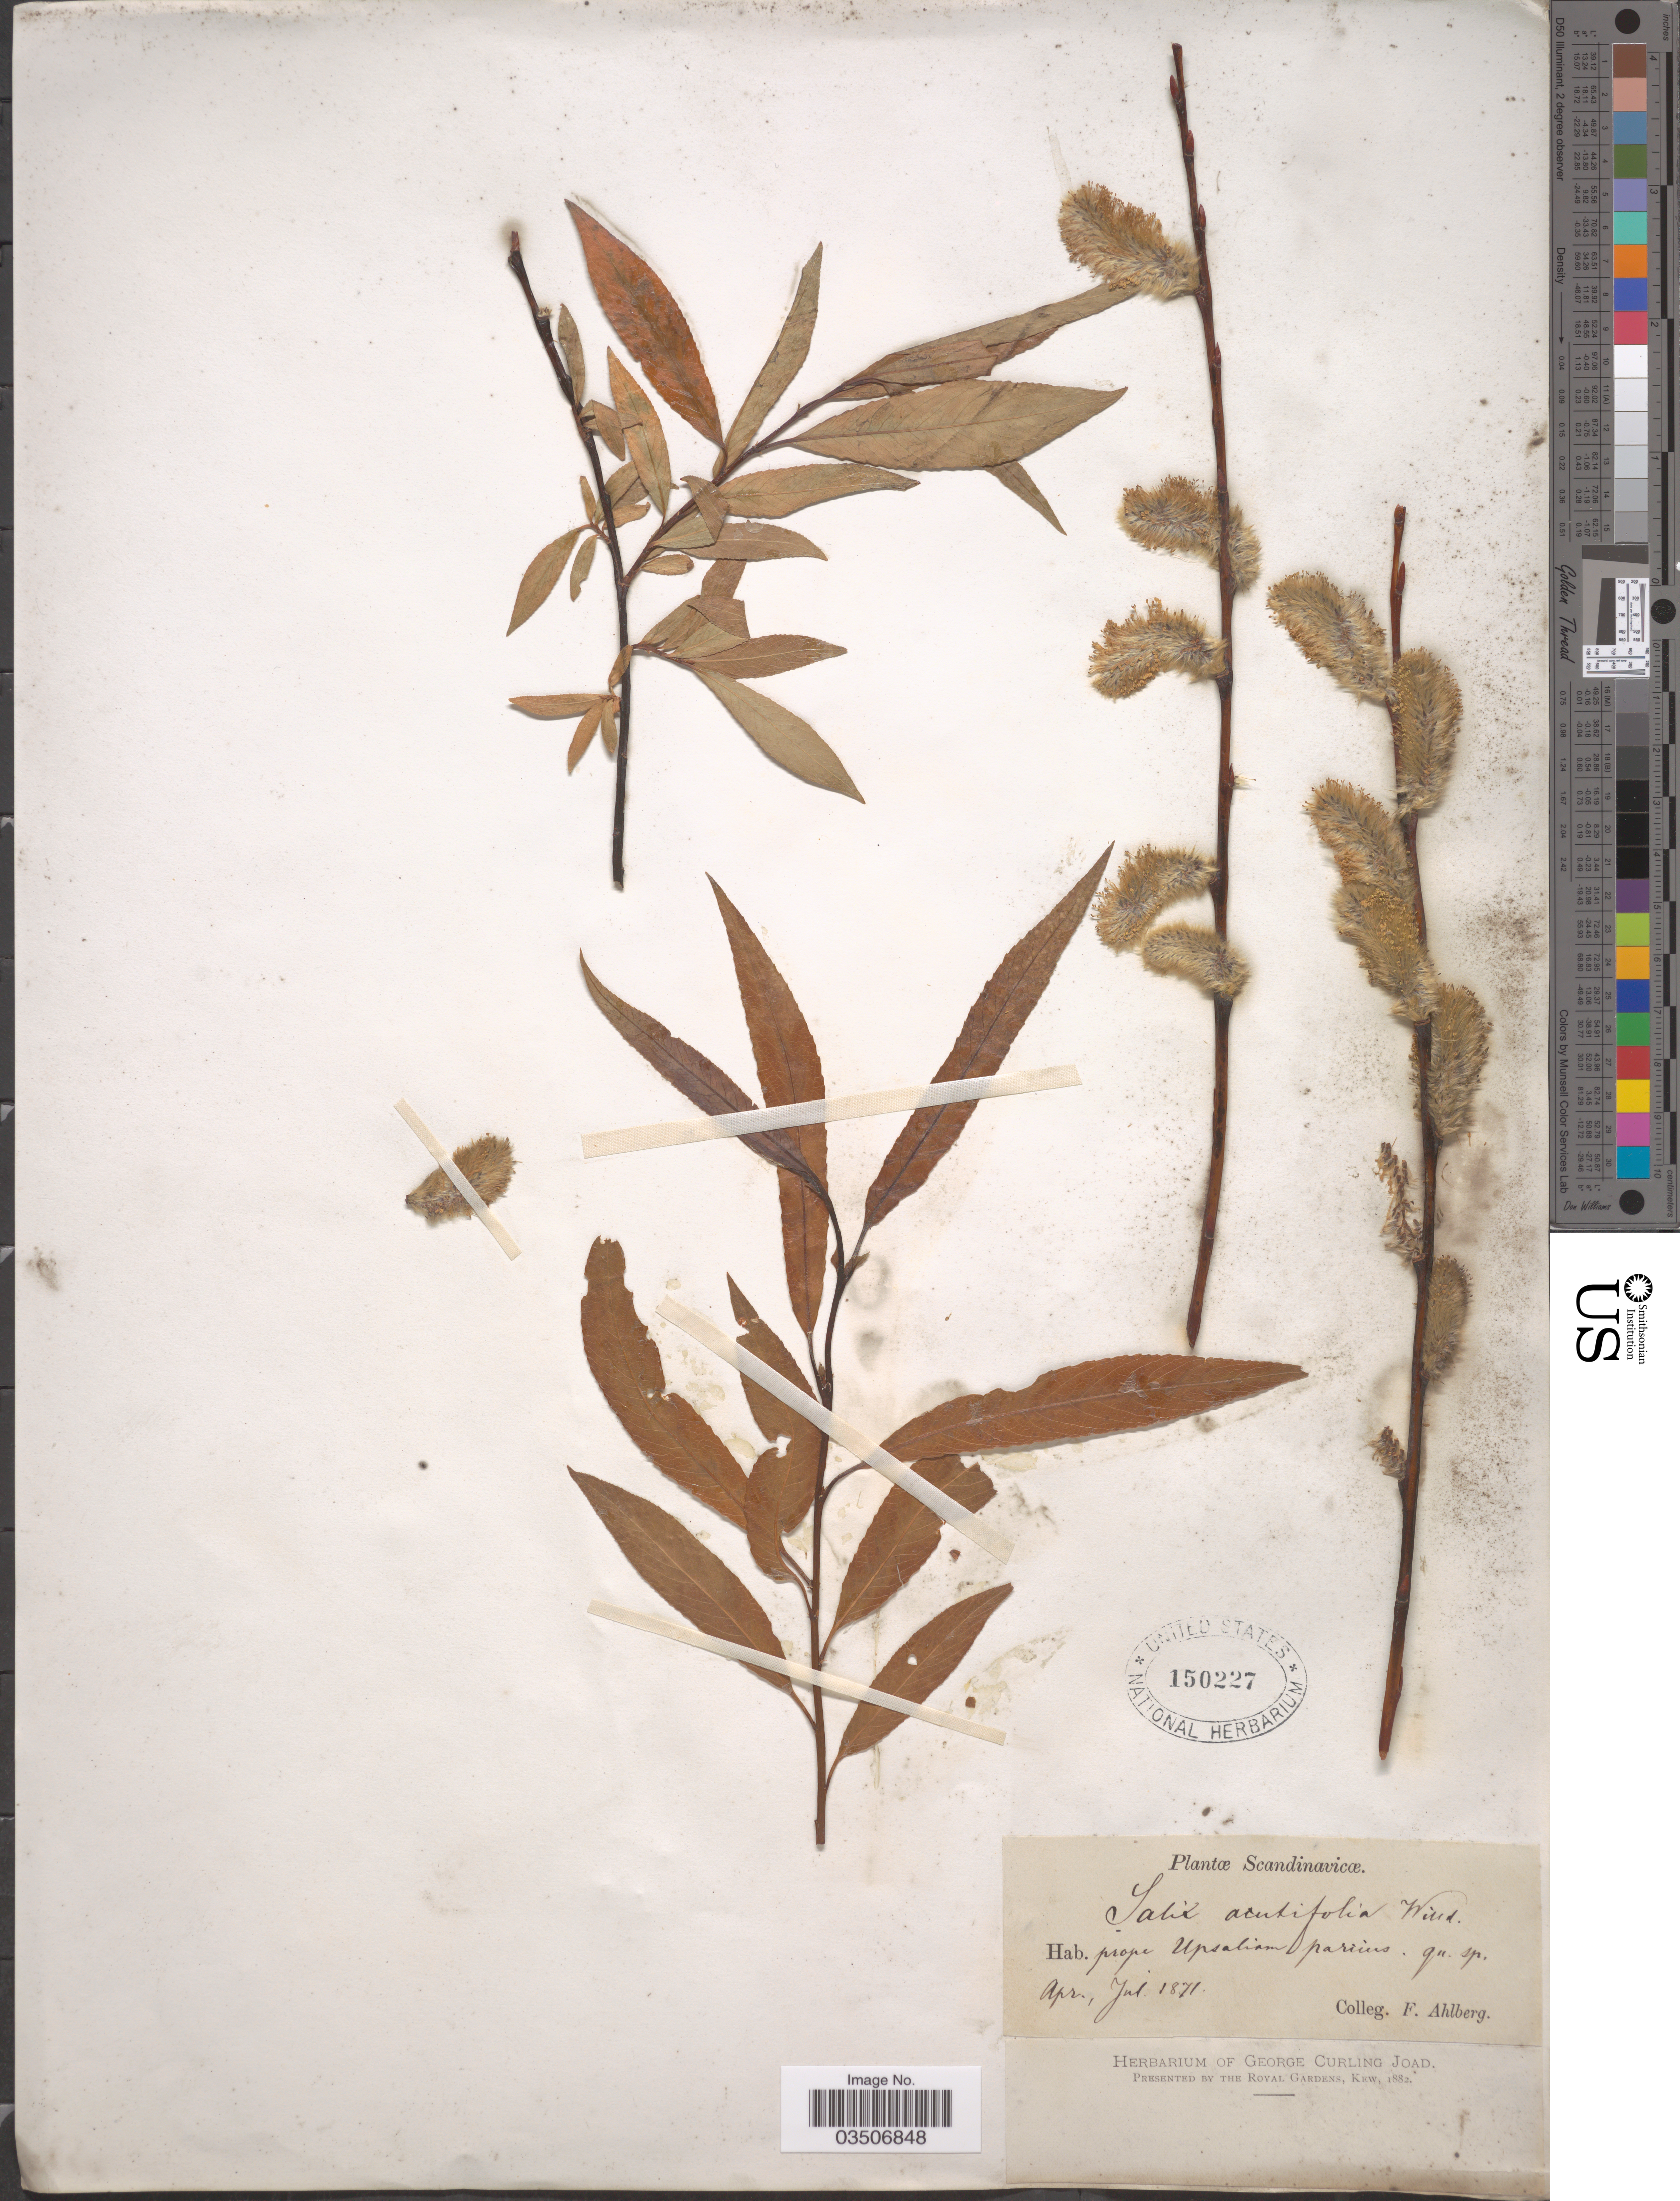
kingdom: Plantae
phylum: Tracheophyta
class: Magnoliopsida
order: Malpighiales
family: Salicaceae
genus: Salix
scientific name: Salix acutifolia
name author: Willd.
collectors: F. Ahlberg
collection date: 1871-04/1871-07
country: Sweden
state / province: Uppsala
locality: Scandinavicæ. prope Upsaliam pariius.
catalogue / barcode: US 150227